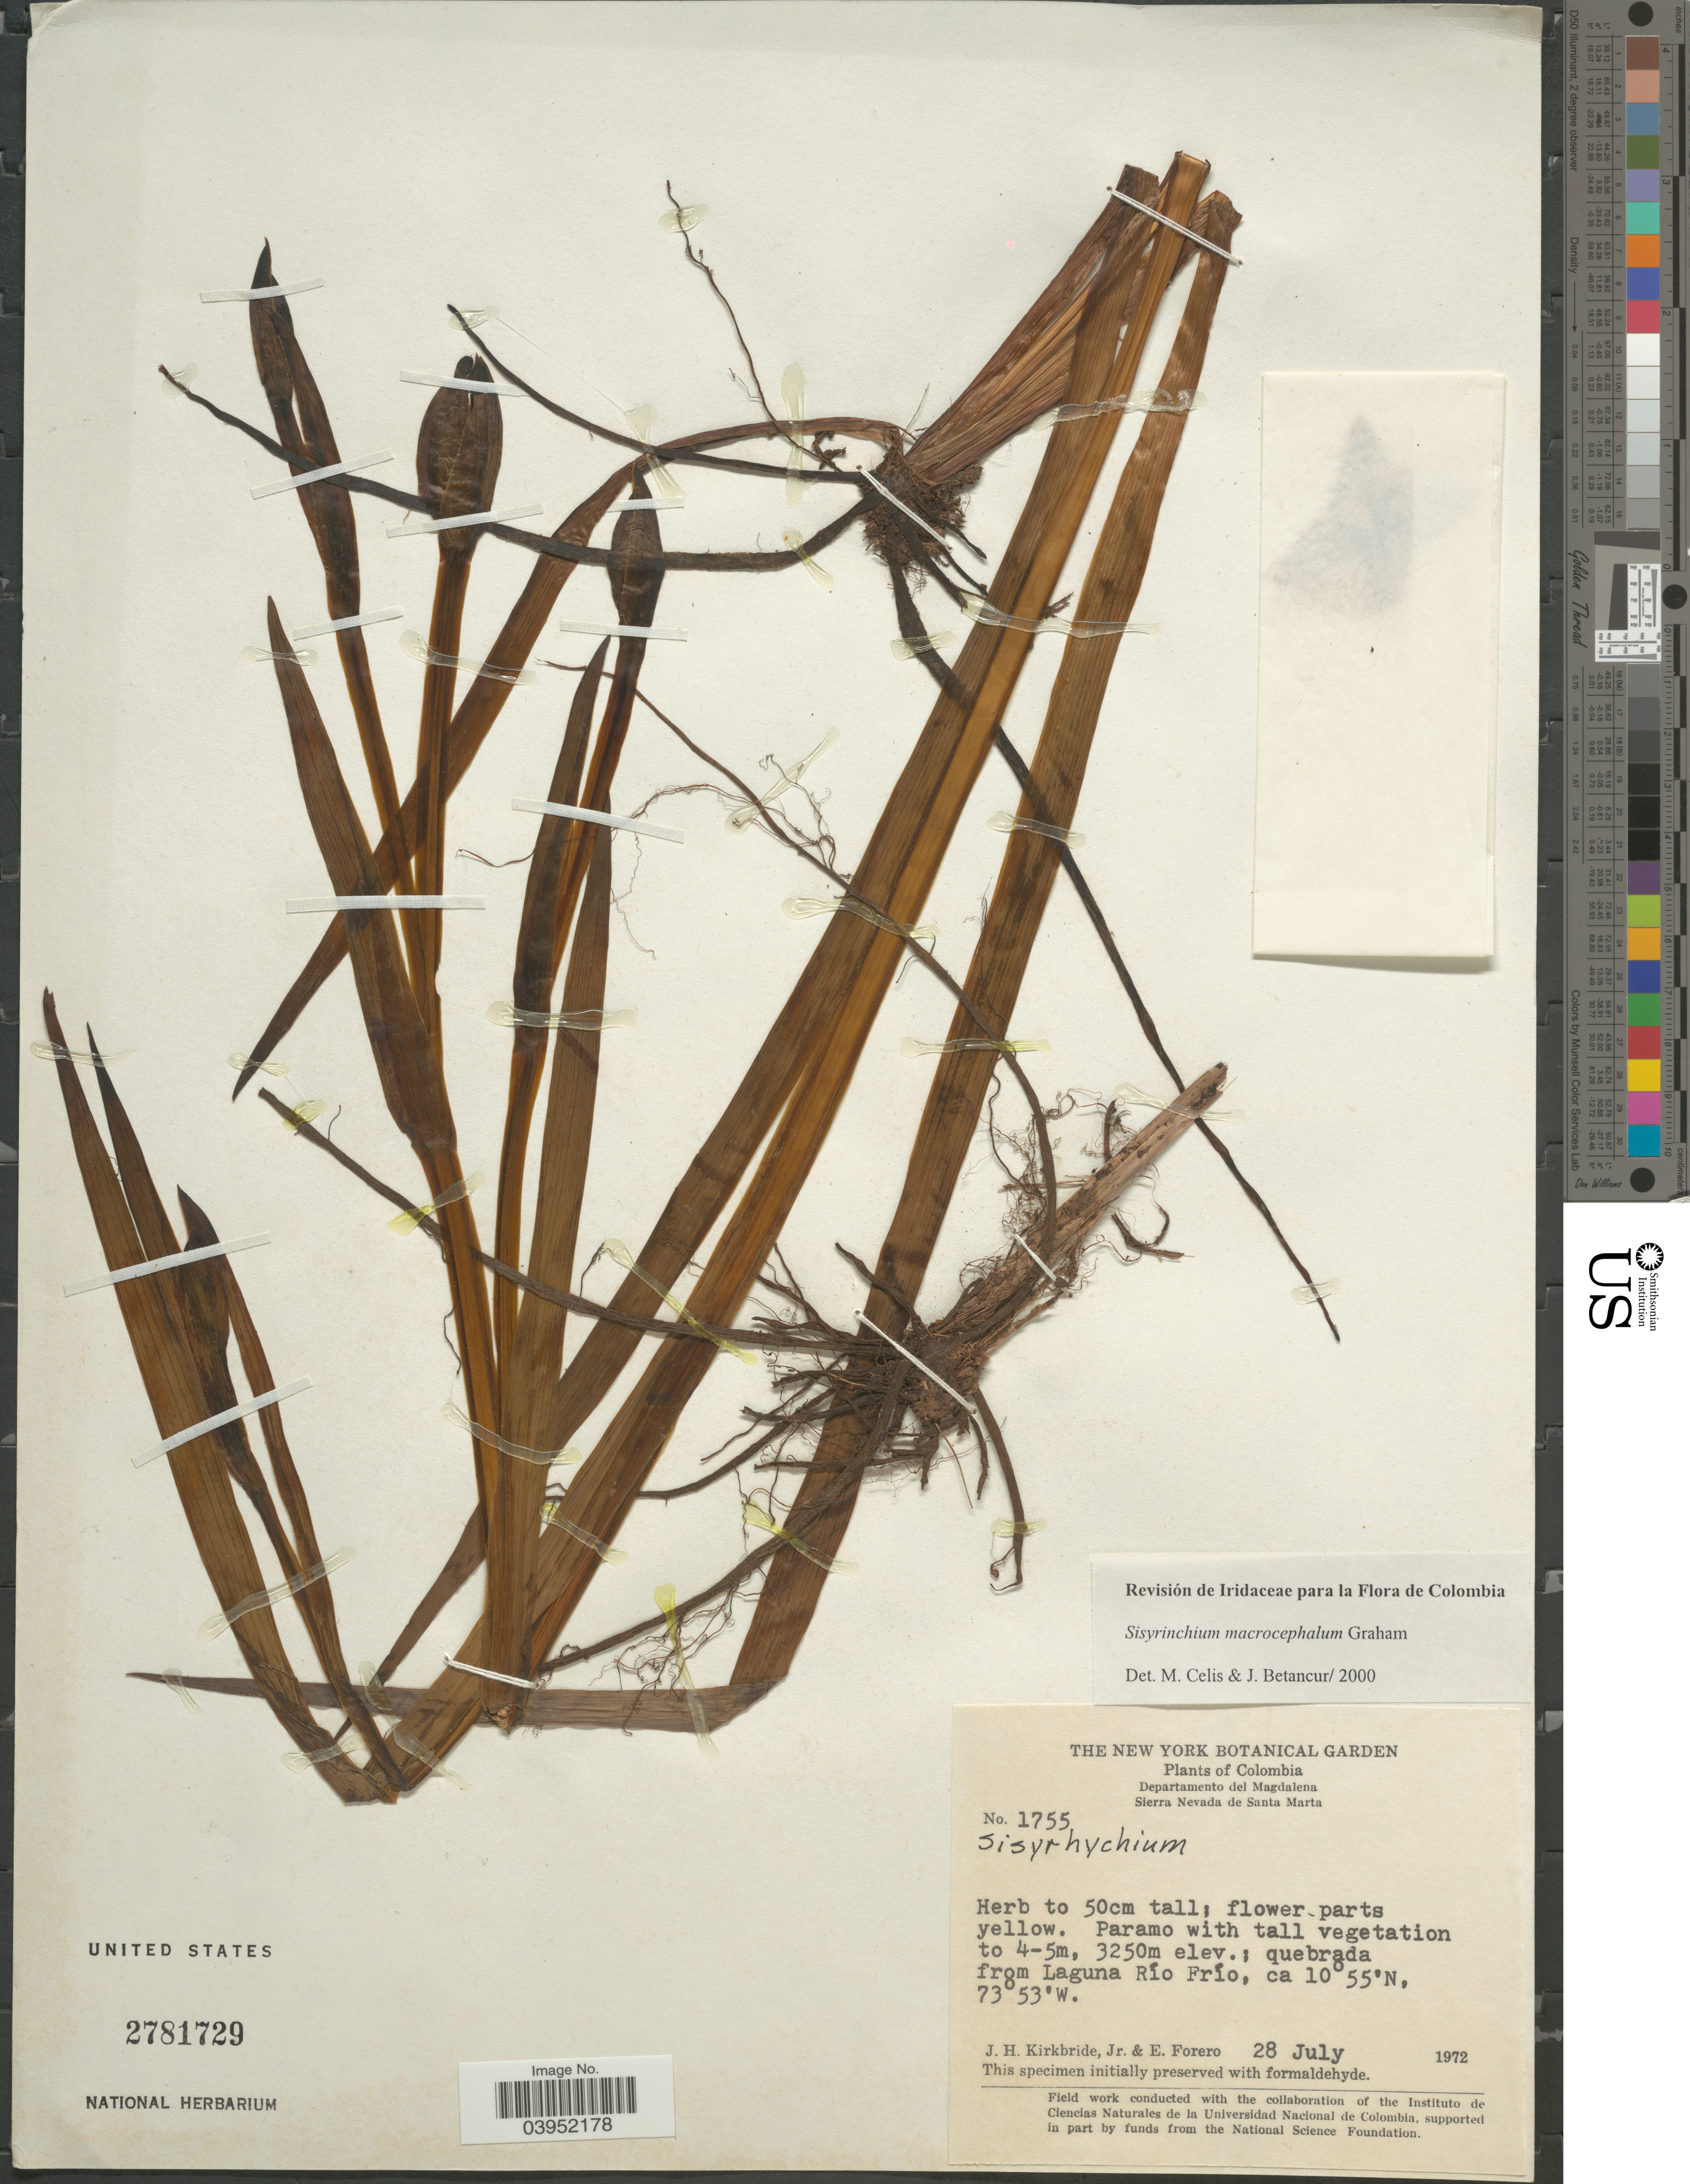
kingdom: Plantae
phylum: Tracheophyta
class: Liliopsida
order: Asparagales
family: Iridaceae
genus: Sisyrinchium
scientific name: Sisyrinchium macrocephalum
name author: Graham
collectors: J. H. Kirkbride & E. Forero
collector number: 1755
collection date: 1972-07-28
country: Colombia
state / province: Magdalena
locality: Departamento del Magdalena. Sierra Nevada de Santa Marta. Quebrada from Laguna Río Frío.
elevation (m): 3250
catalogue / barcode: US 2781729